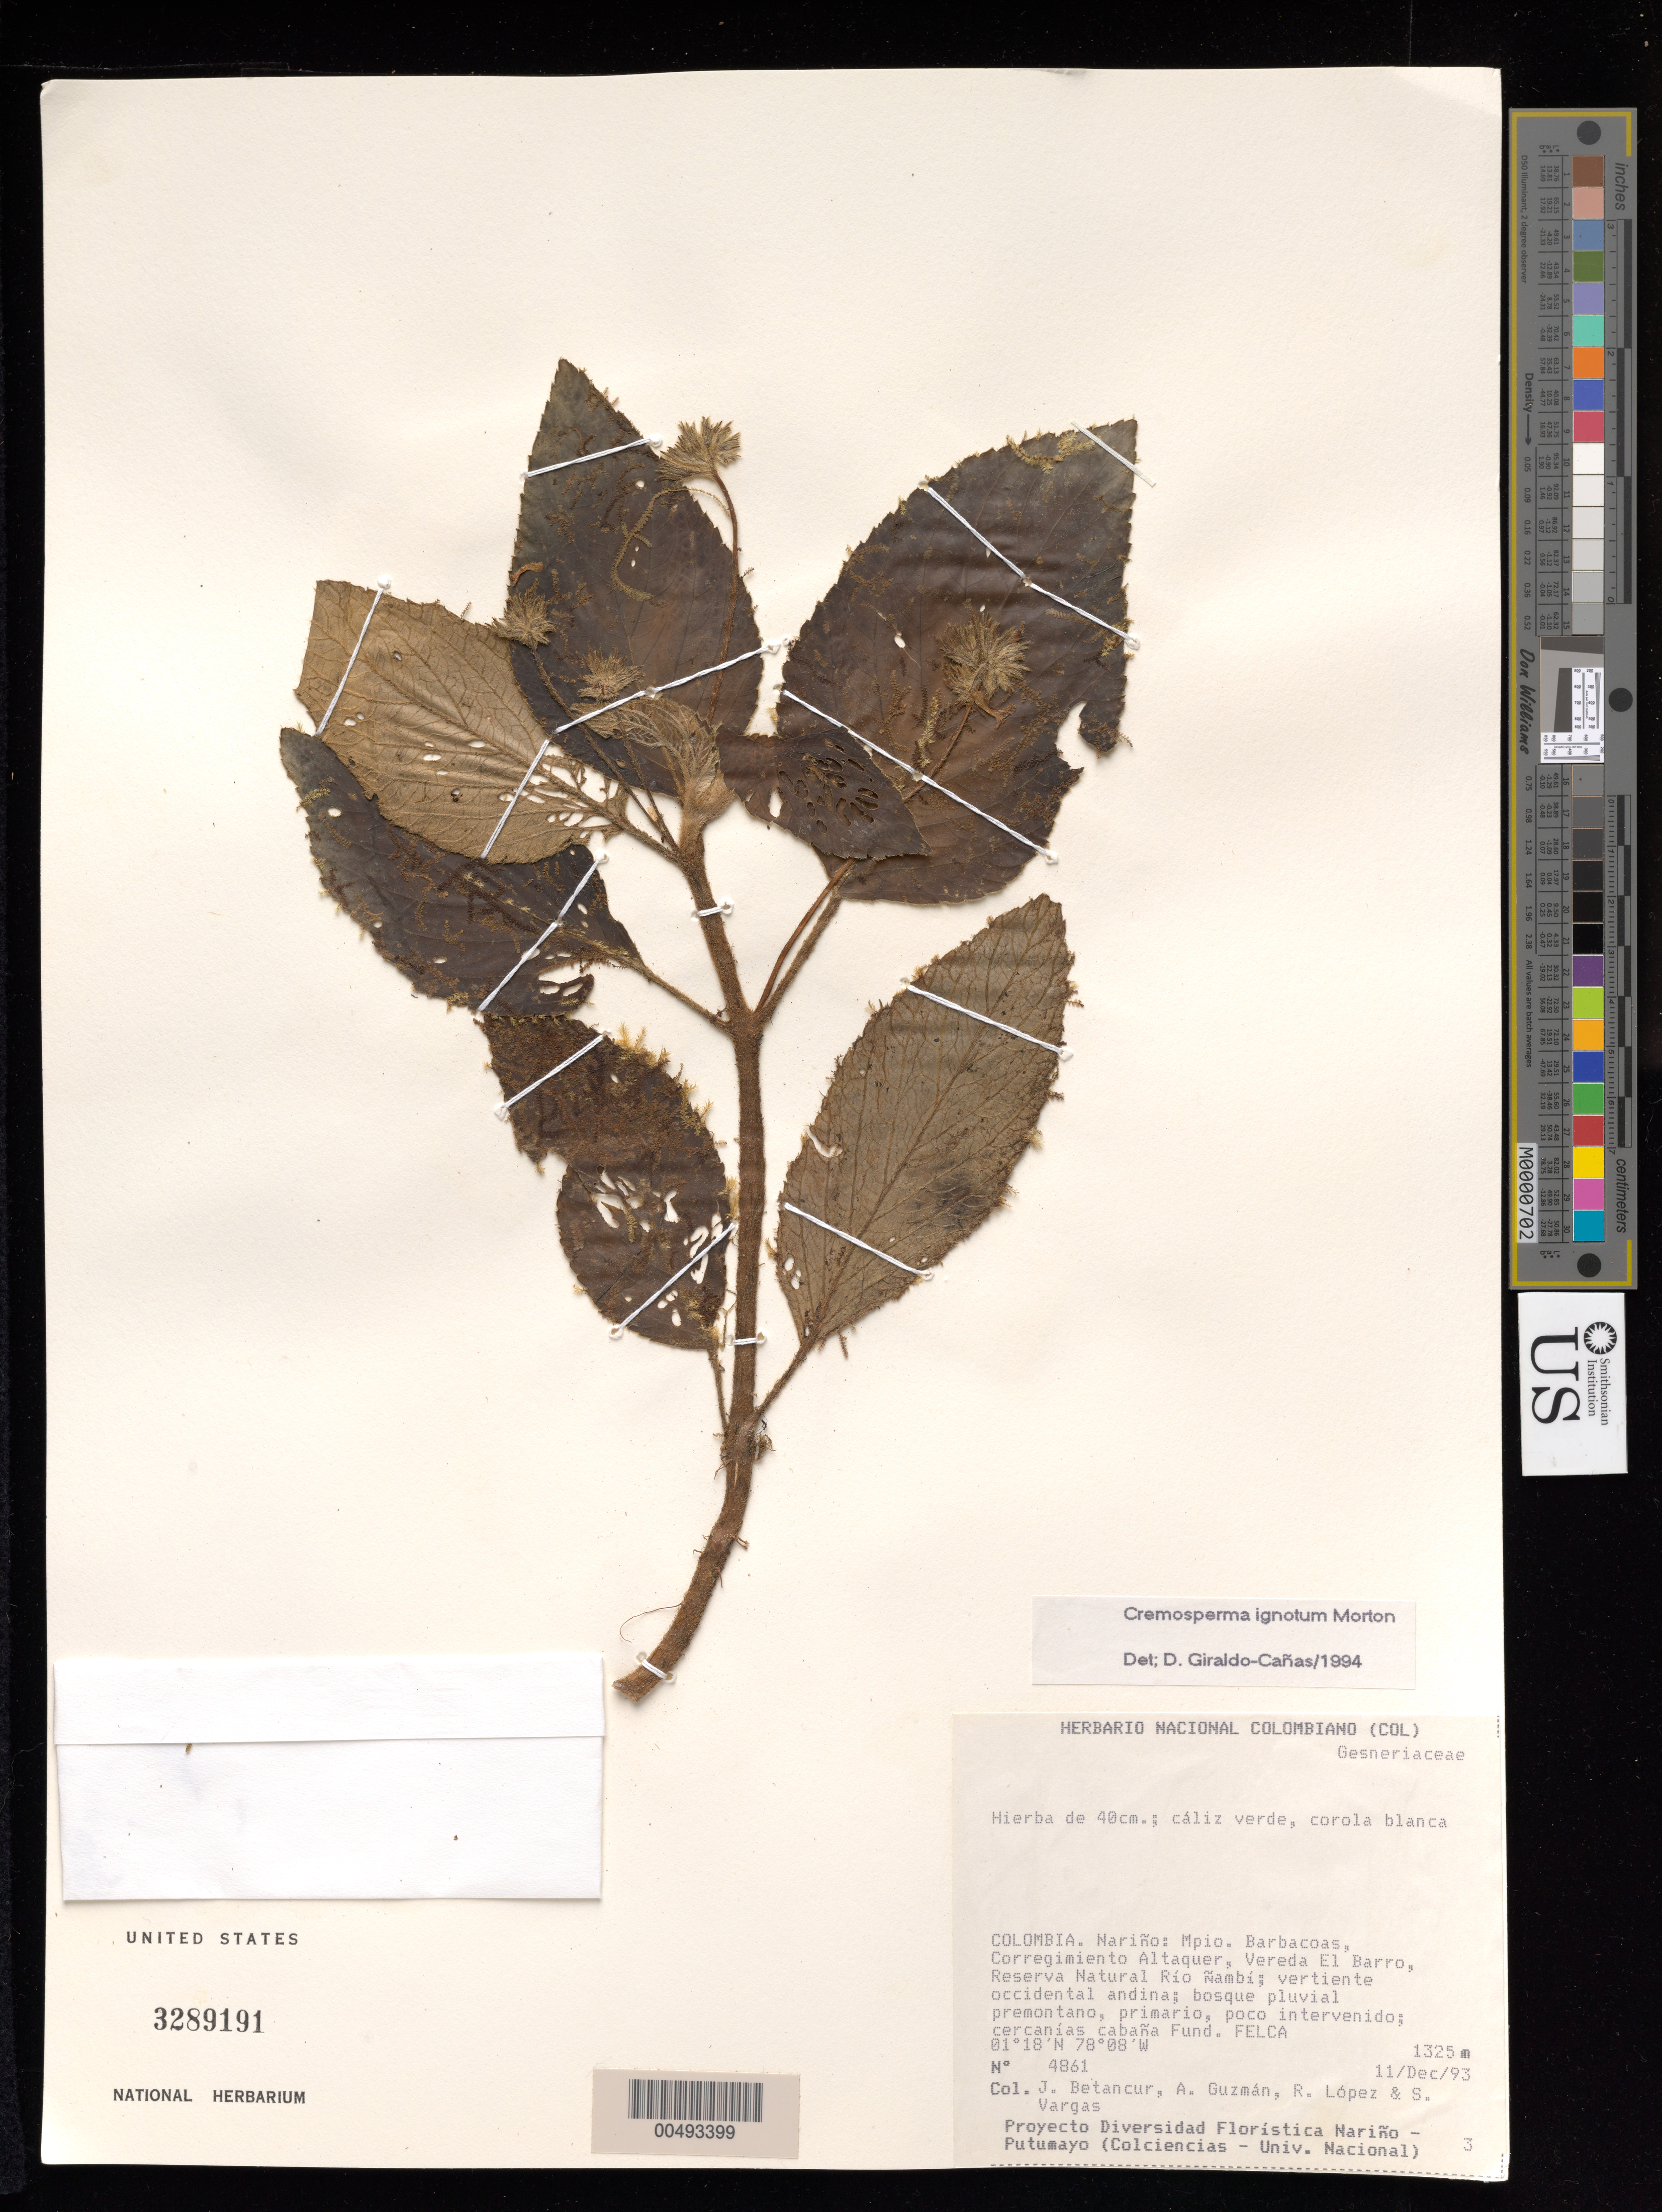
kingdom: Plantae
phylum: Tracheophyta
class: Magnoliopsida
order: Lamiales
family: Gesneriaceae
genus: Cremosperma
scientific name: Cremosperma ignotum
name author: C.V. Morton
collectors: J. C. Betancur, A. Guzman, R. Lopez & S. Vargas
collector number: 4861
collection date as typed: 11 Dec 1993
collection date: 1993-12-11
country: Colombia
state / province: Nariño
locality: Barbacoas, Rio Nambi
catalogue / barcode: US 3289191